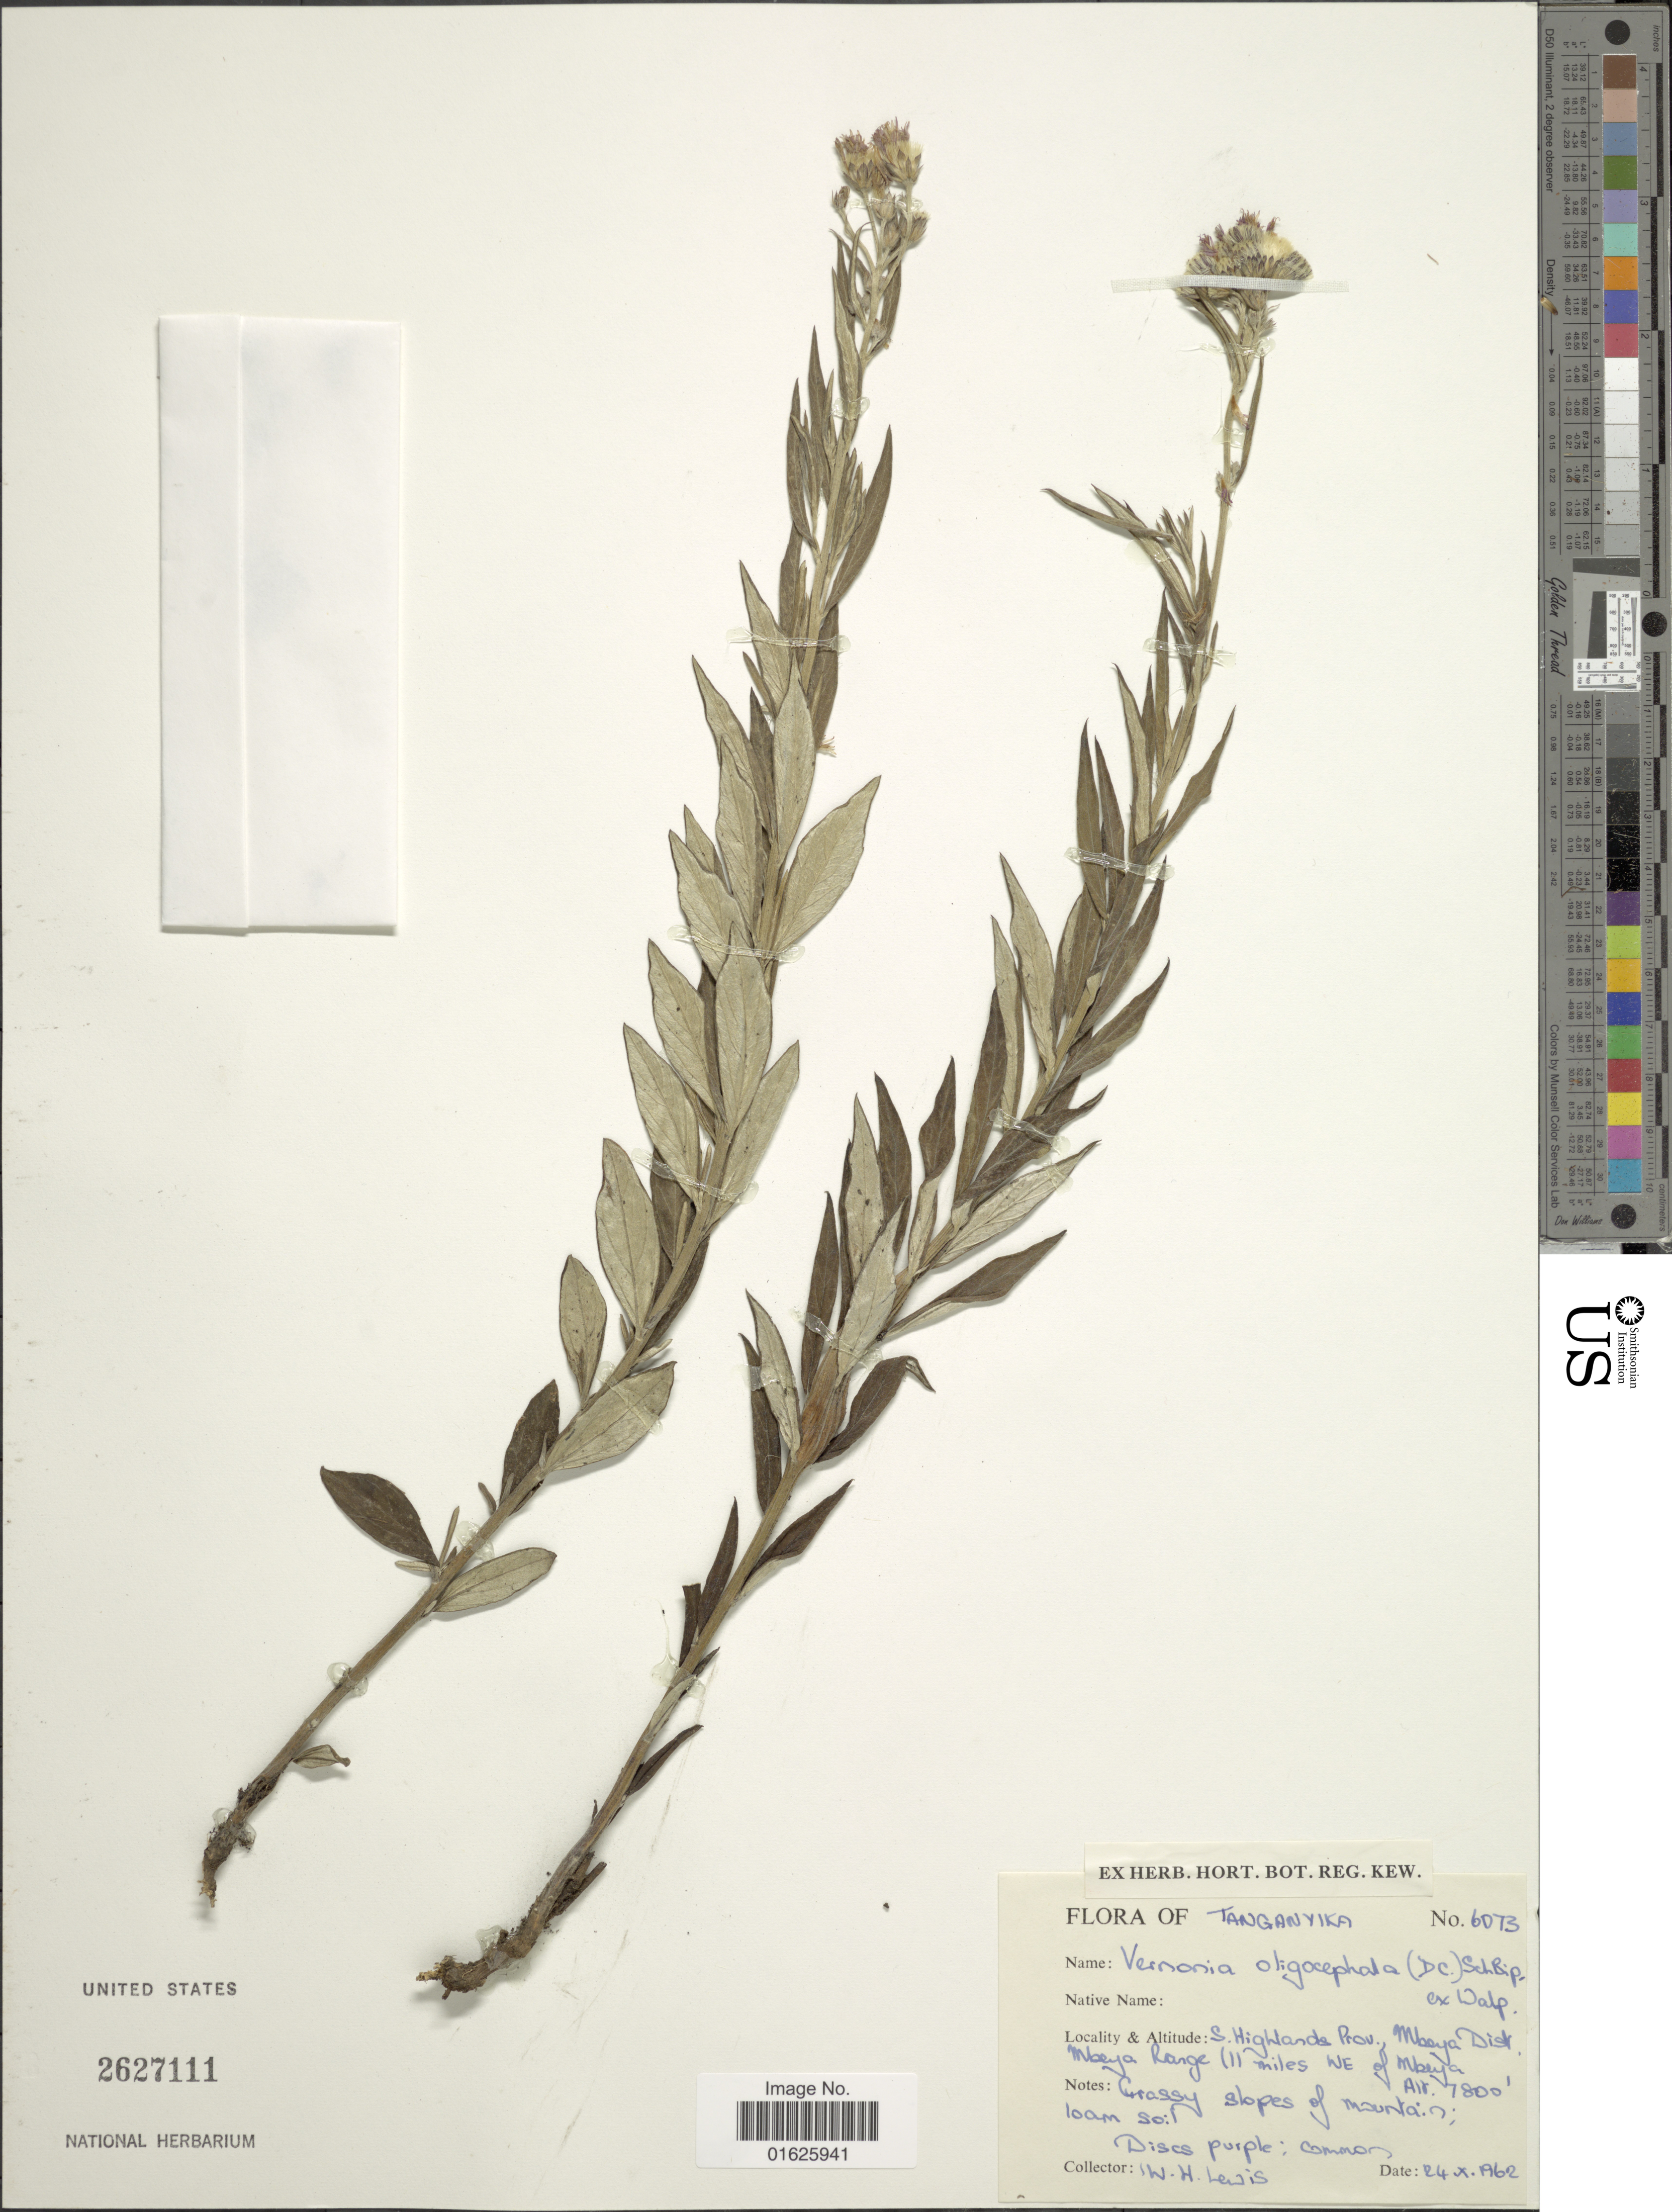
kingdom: Plantae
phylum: Tracheophyta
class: Magnoliopsida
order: Asterales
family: Asteraceae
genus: Hilliardiella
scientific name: Hilliardiella oligocephala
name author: (DC.) H. Rob.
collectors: W. H. Lewis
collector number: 6073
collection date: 1962-10-24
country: Tanzania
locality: Tanganyika, S. Highlands Prov., Mbeya Dist, Mbeya Range (11 miles WE of Mbeya)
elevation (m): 2377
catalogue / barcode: US 2627111